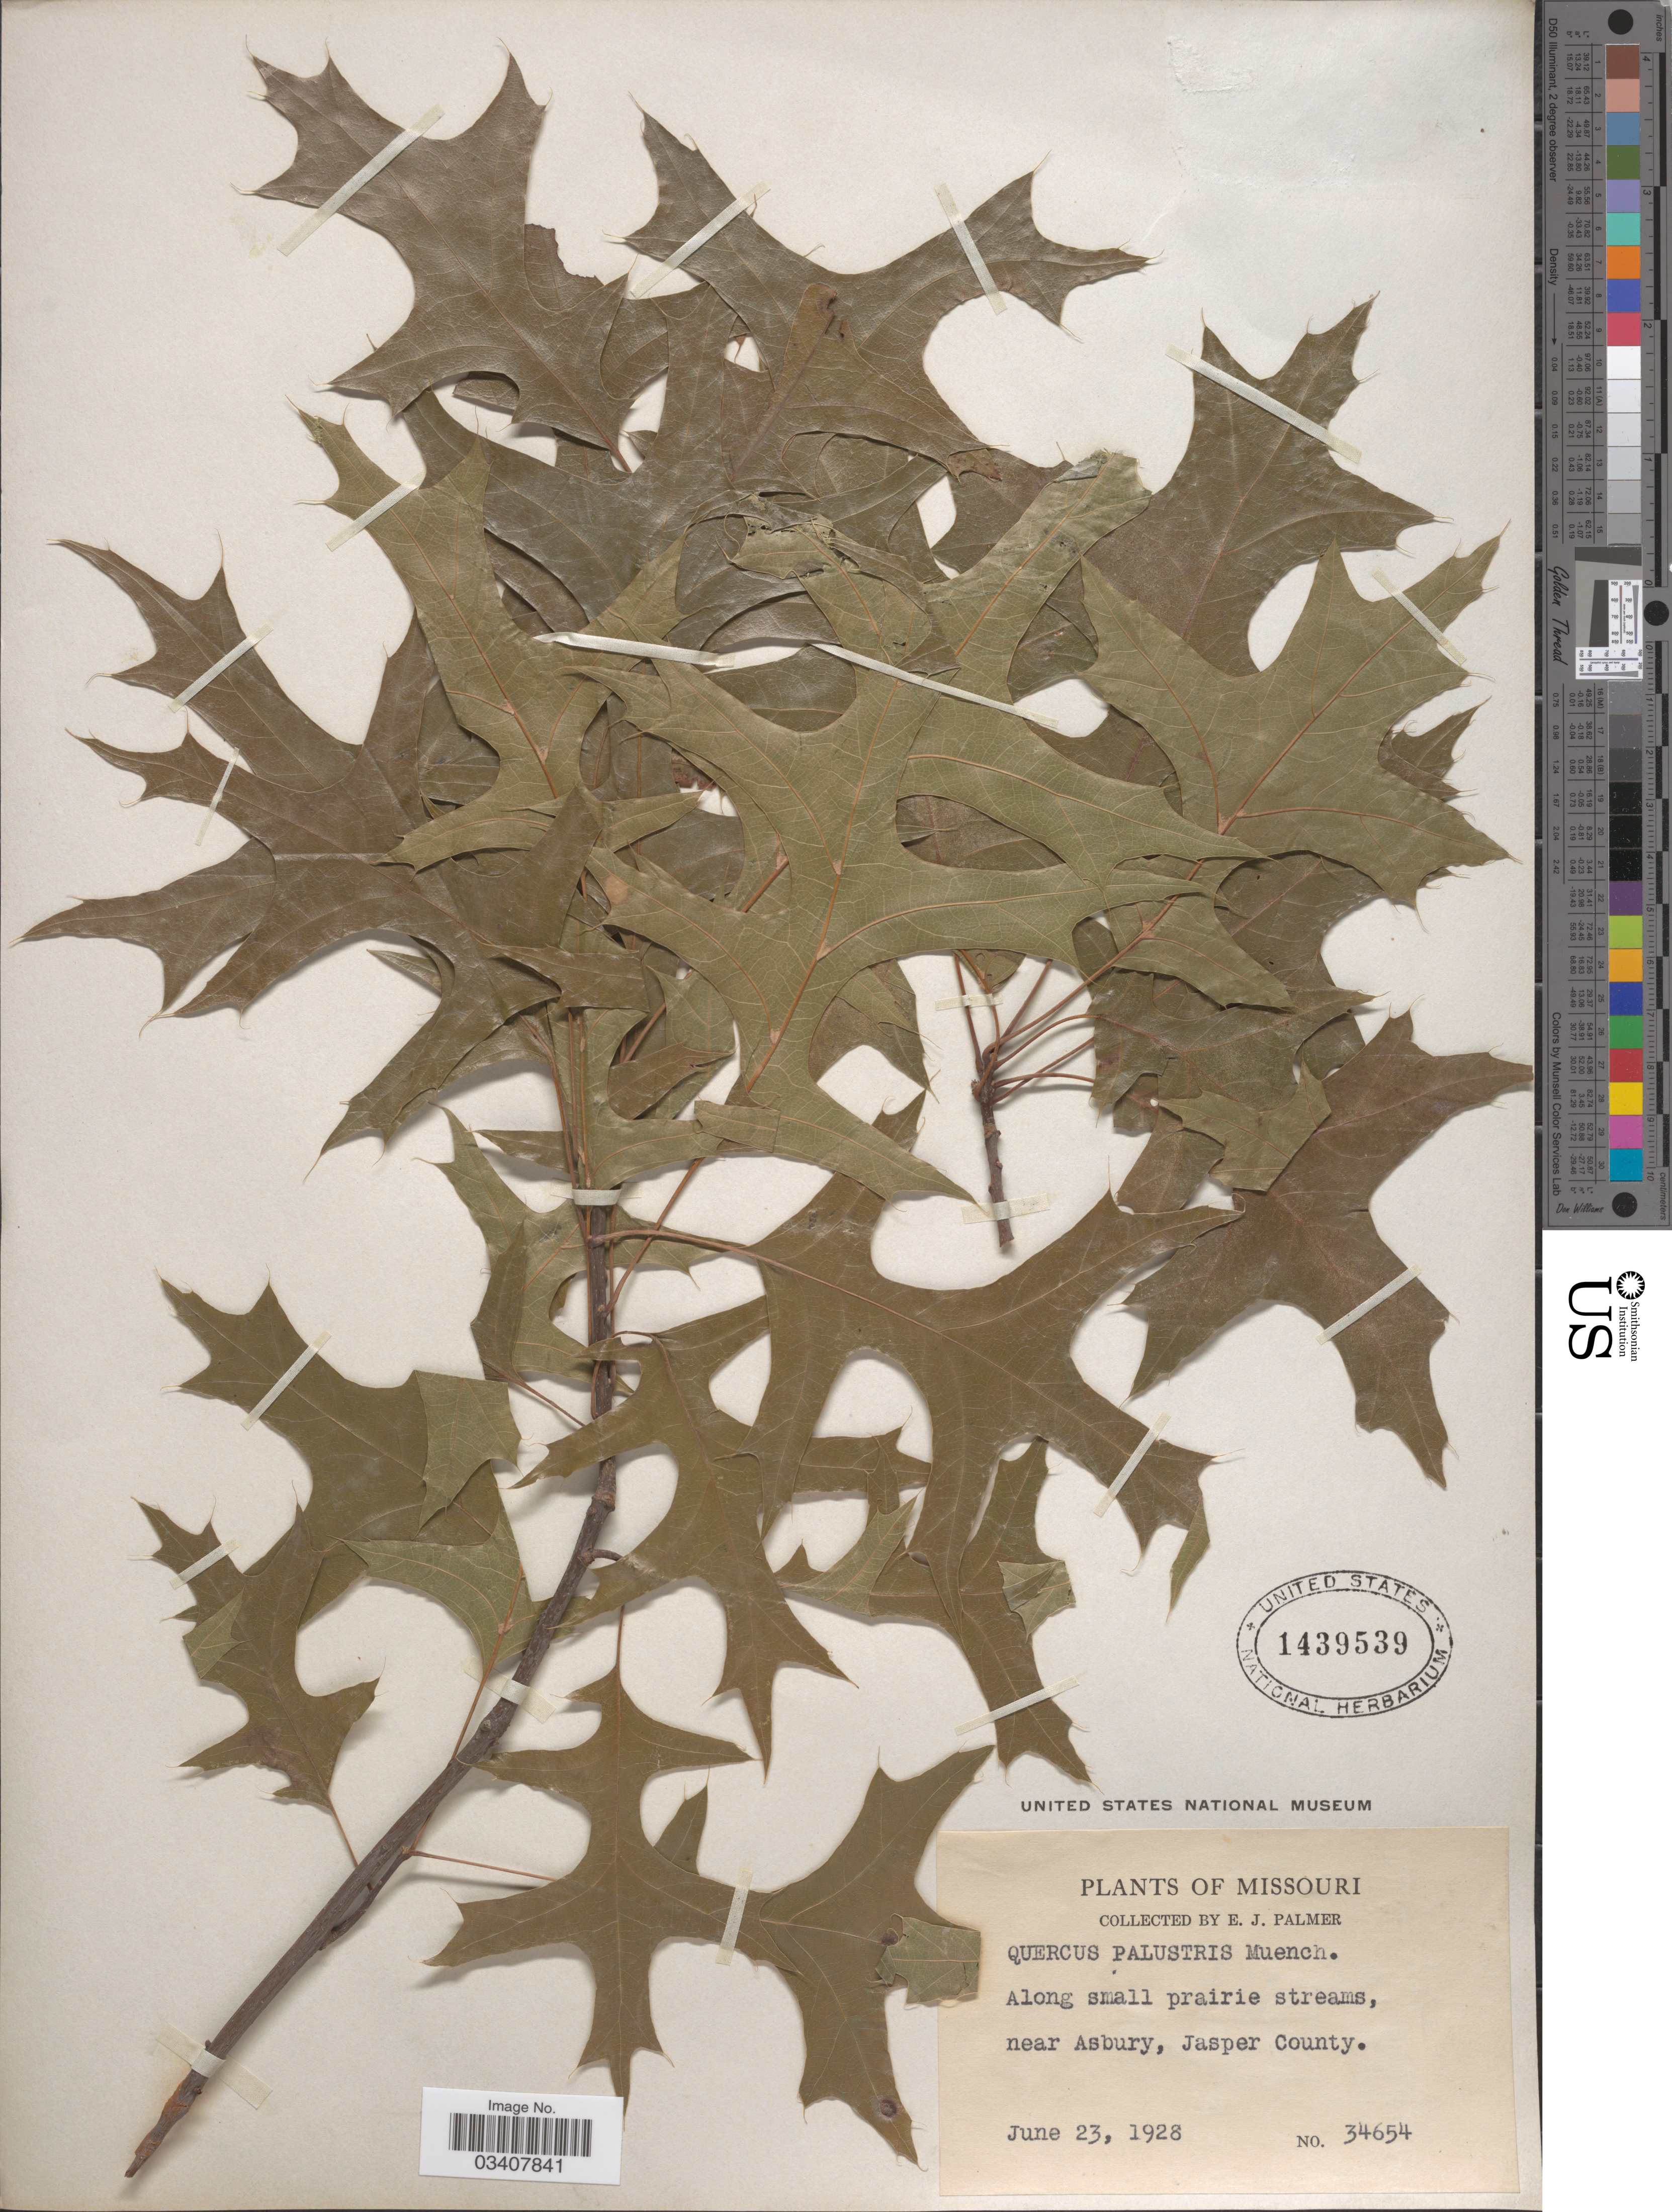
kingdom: Plantae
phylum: Tracheophyta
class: Magnoliopsida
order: Fagales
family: Fagaceae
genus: Quercus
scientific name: Quercus palustris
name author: Münchh.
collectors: E. J. Palmer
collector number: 34654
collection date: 1928-06-23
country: United States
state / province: Missouri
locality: Along small prairie streams, near Asbury, Jasper County.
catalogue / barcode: US 1439539